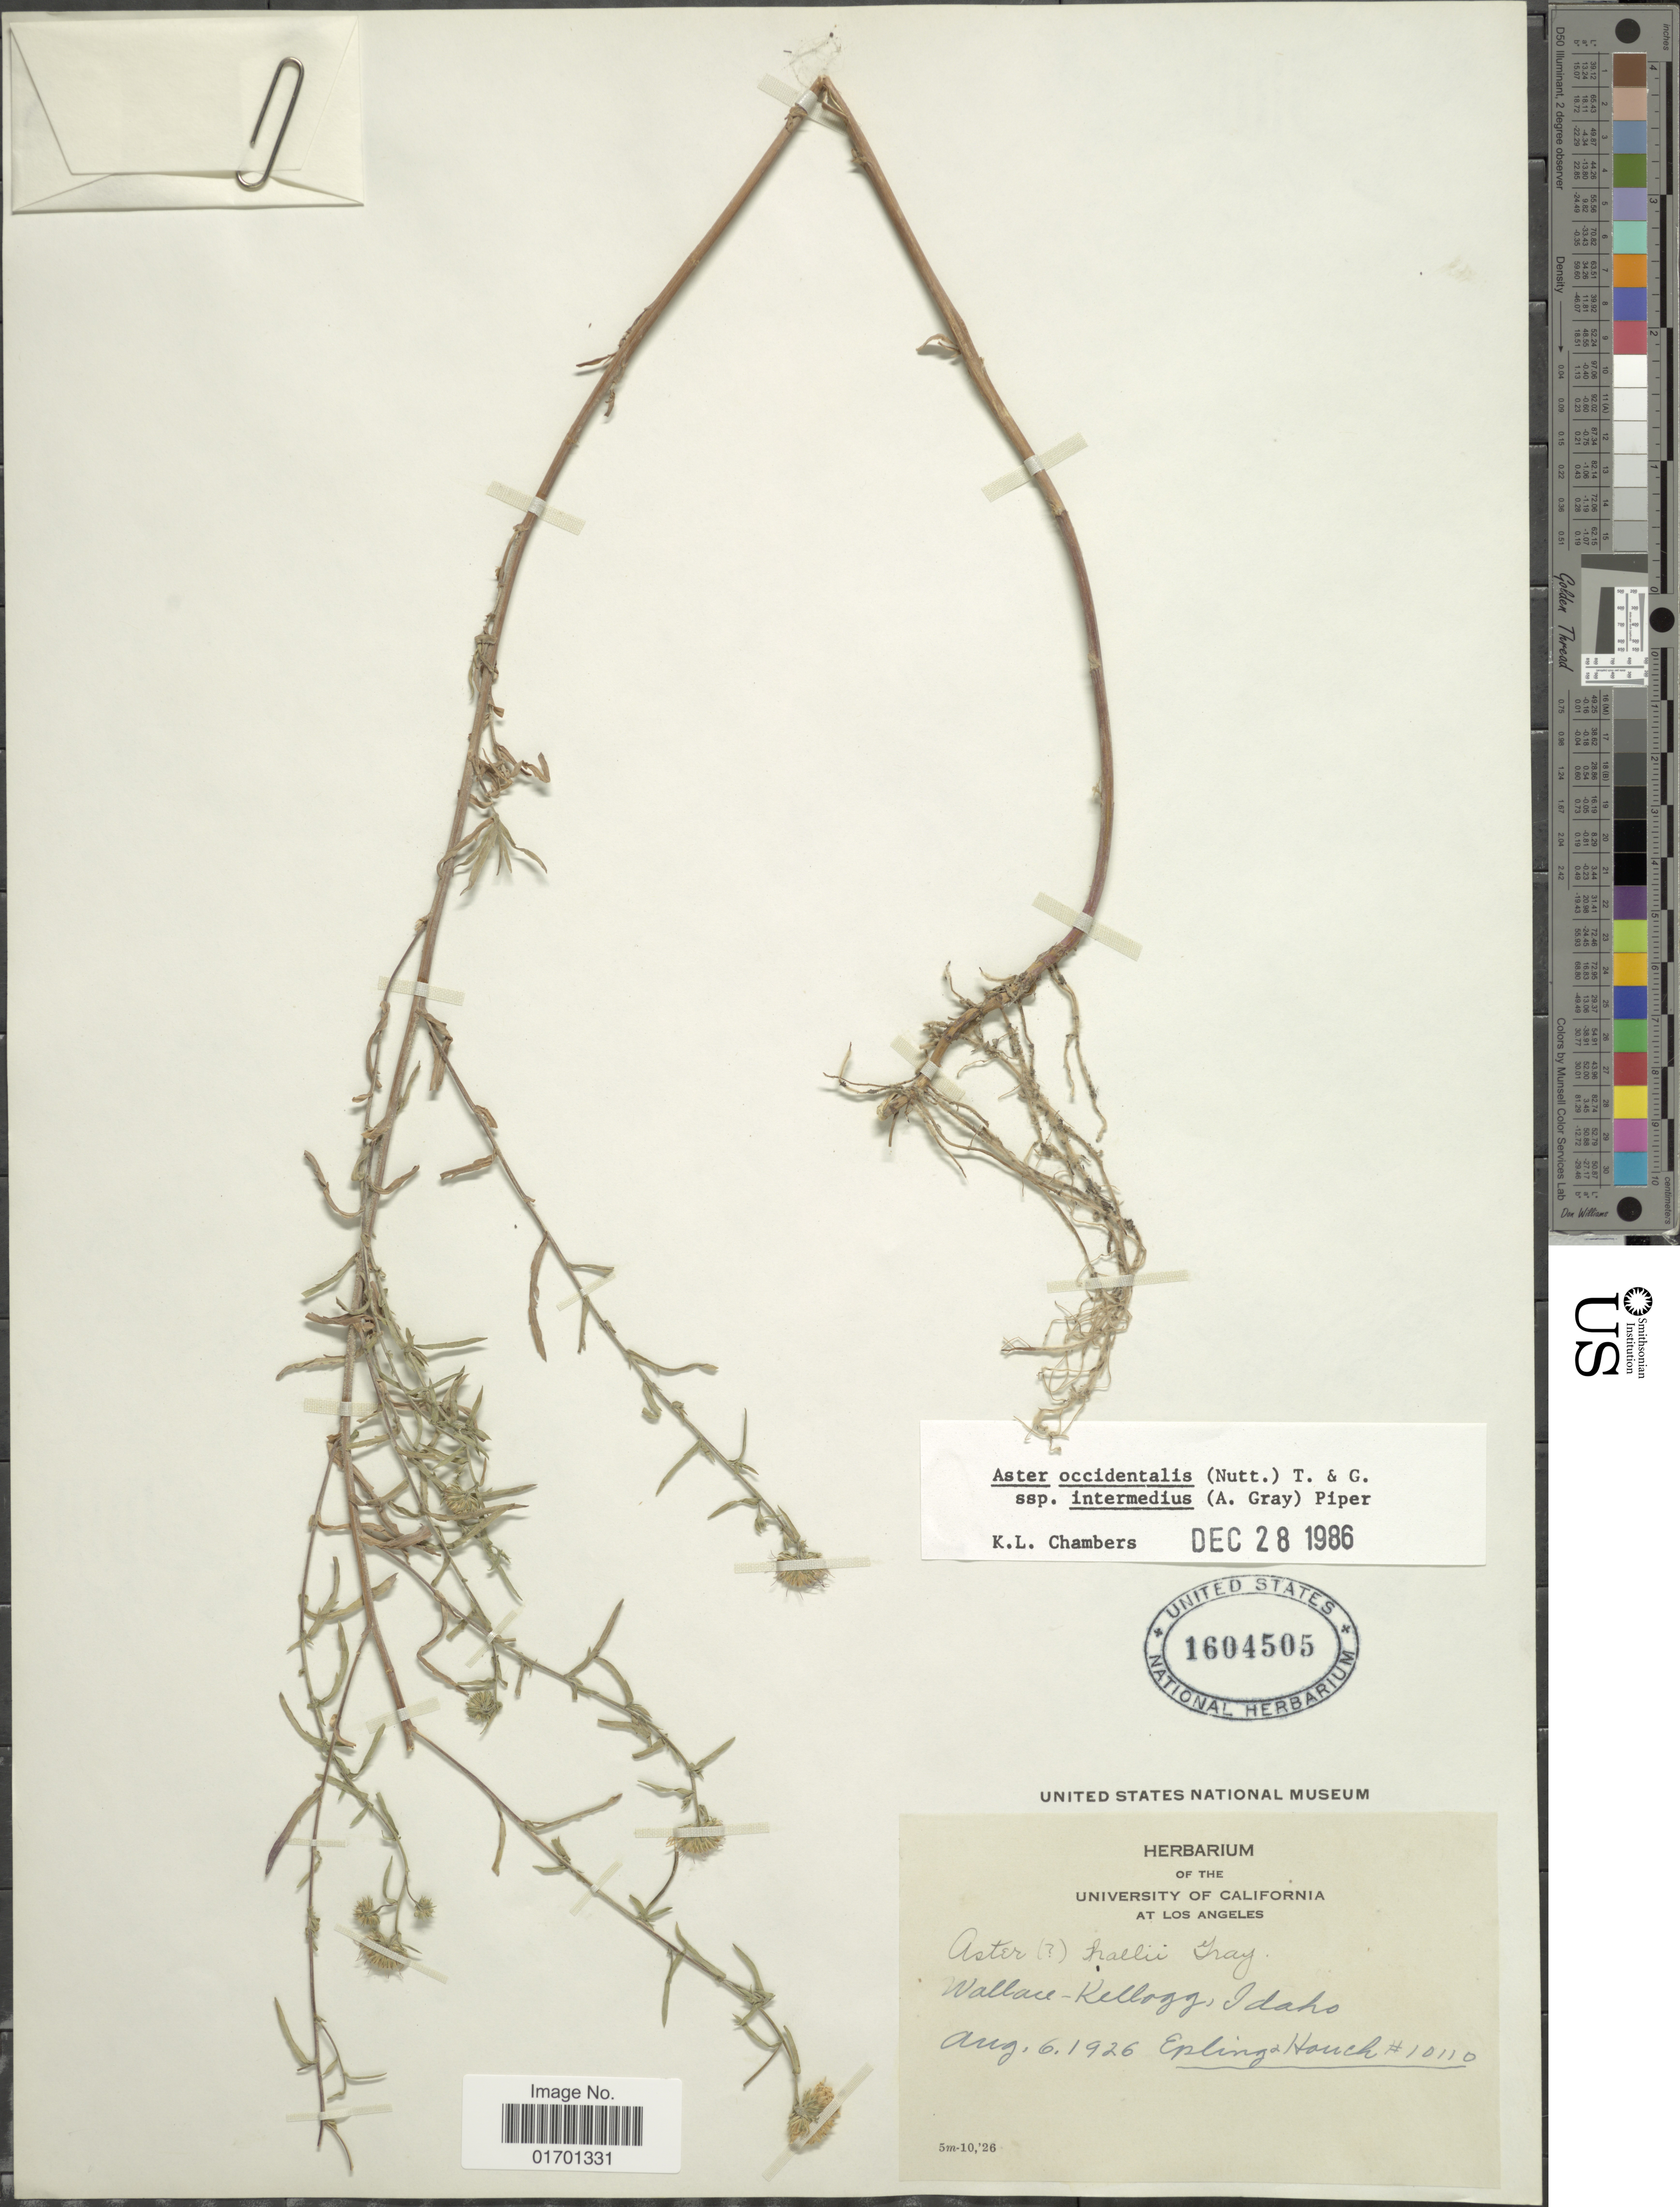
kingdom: Plantae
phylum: Tracheophyta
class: Magnoliopsida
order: Asterales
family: Asteraceae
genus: Symphyotrichum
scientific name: Symphyotrichum spathulatum var. intermedium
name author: (A. Gray) G.L. Nesom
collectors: -- Epling & -. Hauch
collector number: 10110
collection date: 1926-08-06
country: United States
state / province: Idaho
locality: Wallace - Kellogg.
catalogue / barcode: US 1604505